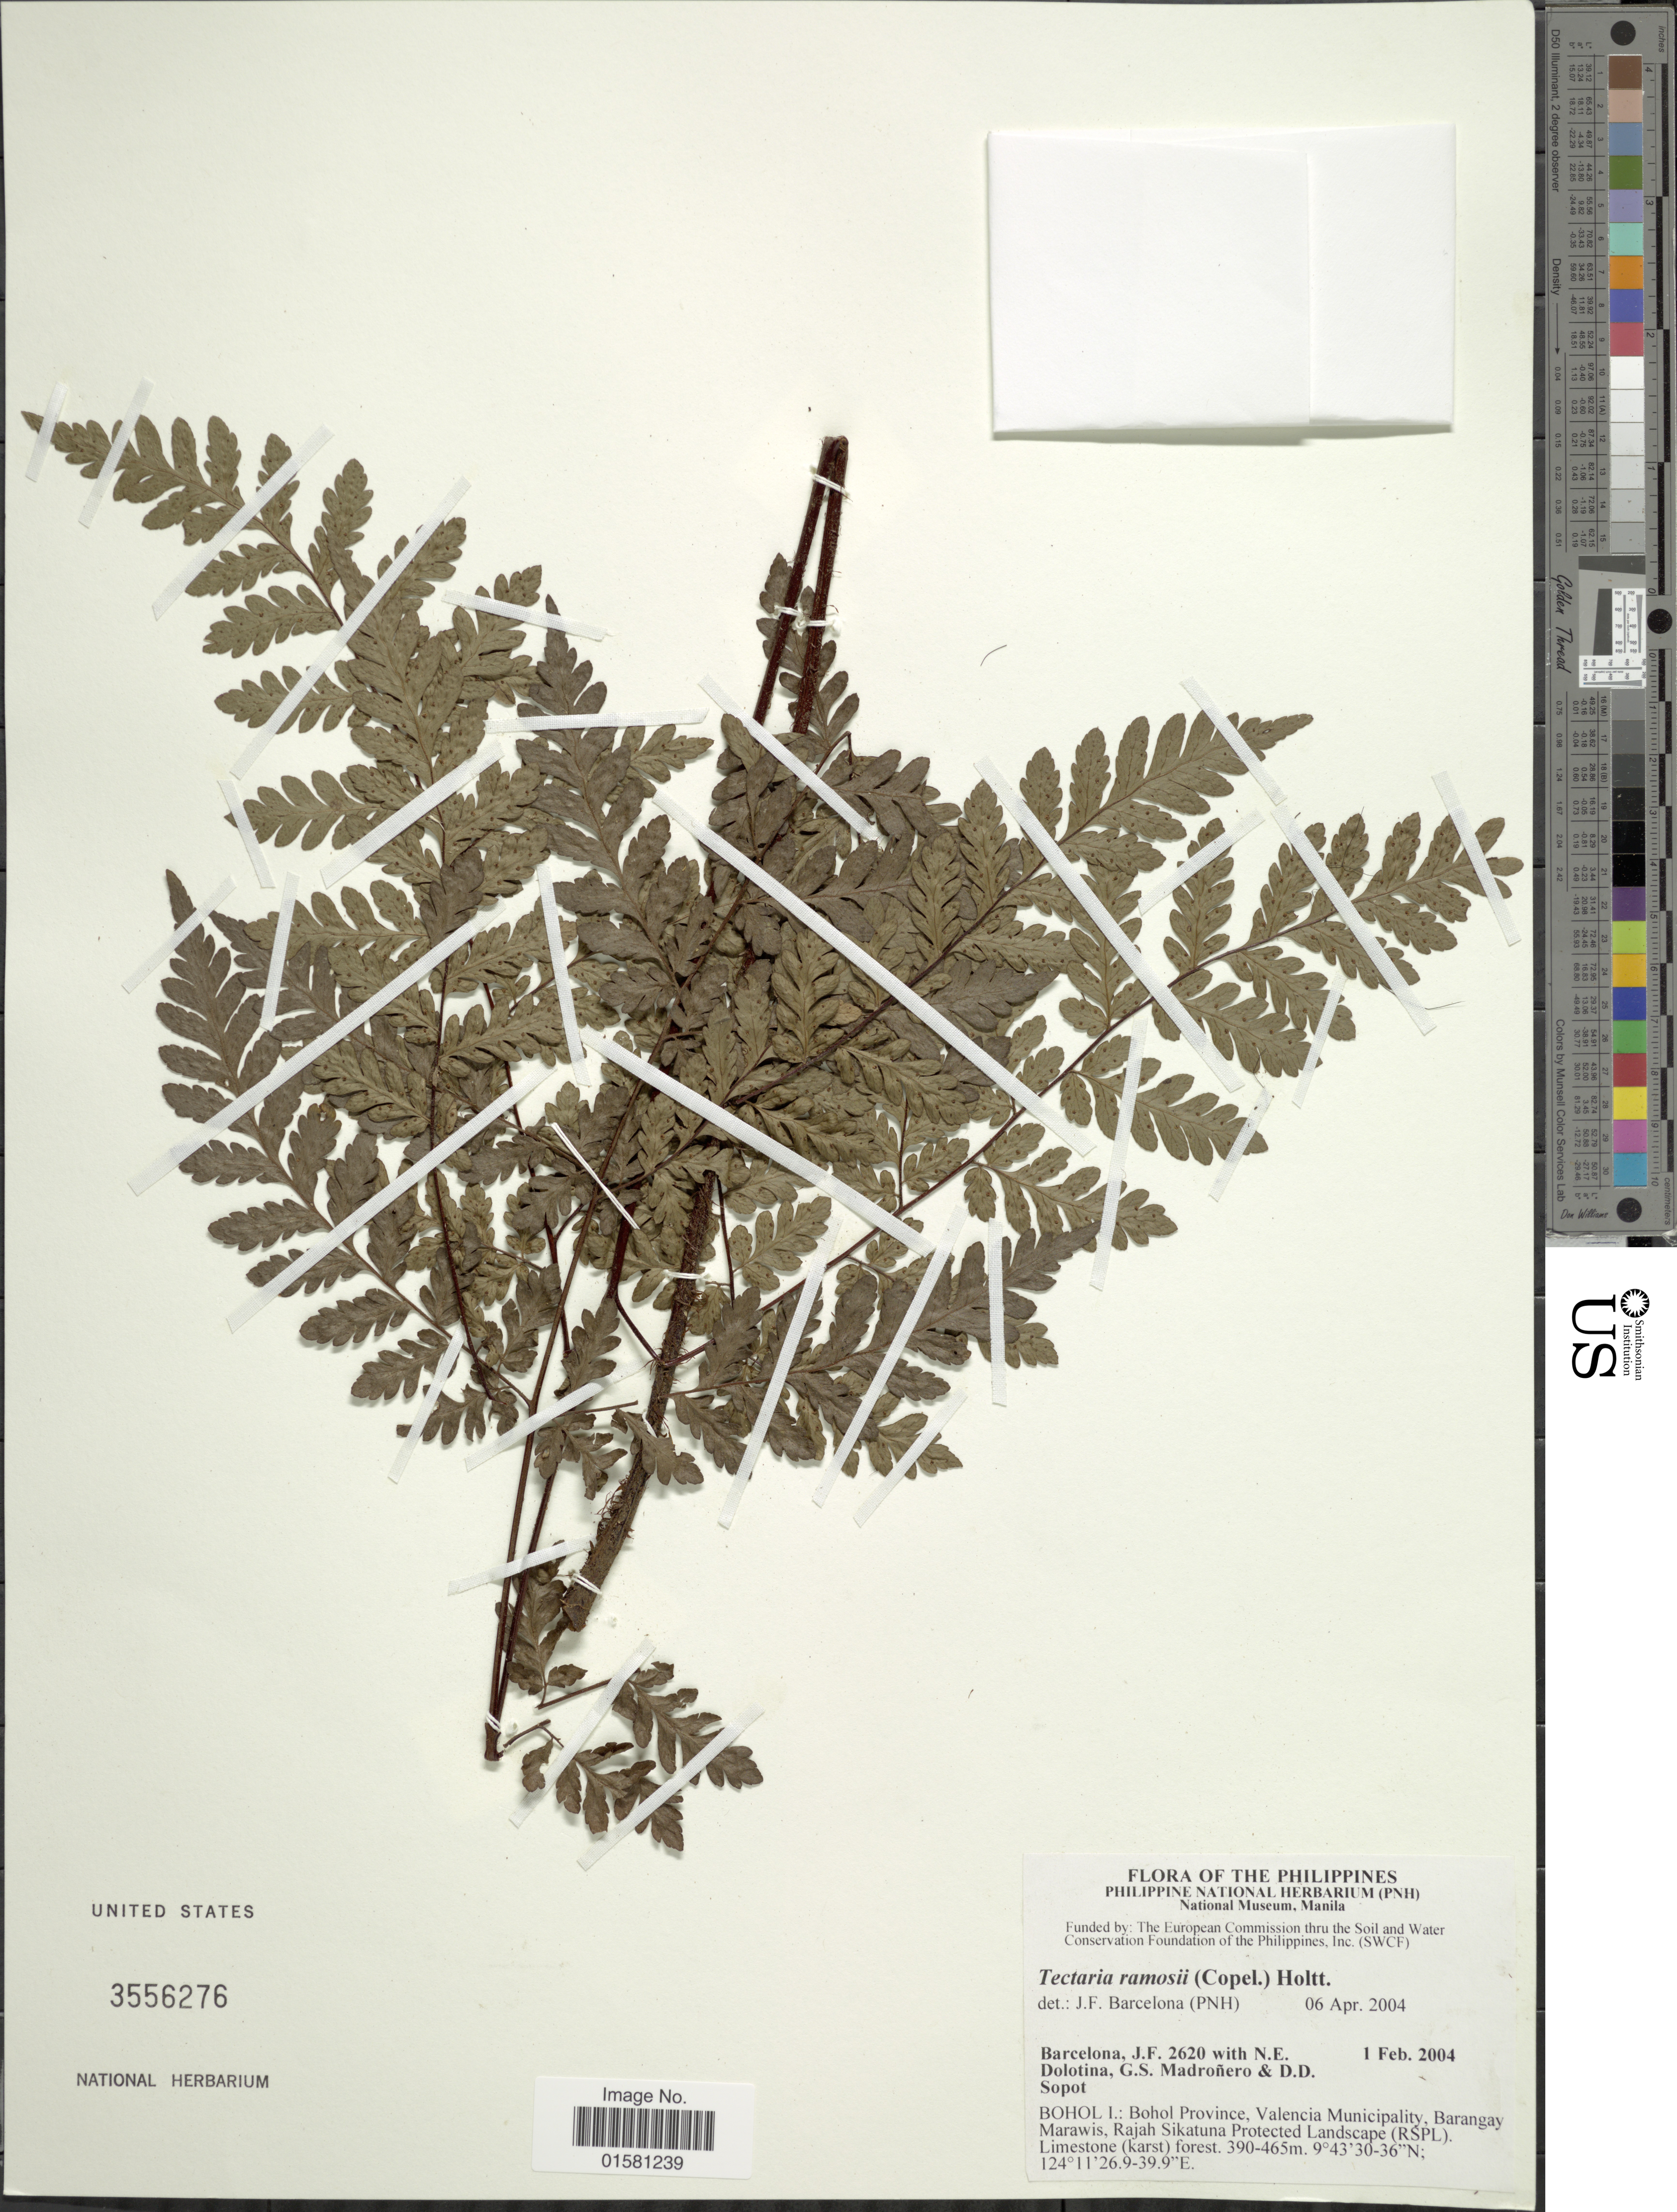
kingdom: Plantae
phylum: Tracheophyta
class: Polypodiopsida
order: Polypodiales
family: Tectariaceae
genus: Tectaria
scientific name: Tectaria ramosii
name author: (Colla)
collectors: J. F. Barcelona, N. Dolotina, G. Madroñero & D. Sopot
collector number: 2620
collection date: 2004-02-01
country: Philippines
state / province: Central Visayas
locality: Bohol I.: Bohol Province, Valencia Muncipality, Barangay Omjon, Rajah Sikatuna Protected Lanscape (RSPL)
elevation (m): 390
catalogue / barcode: US 3556276